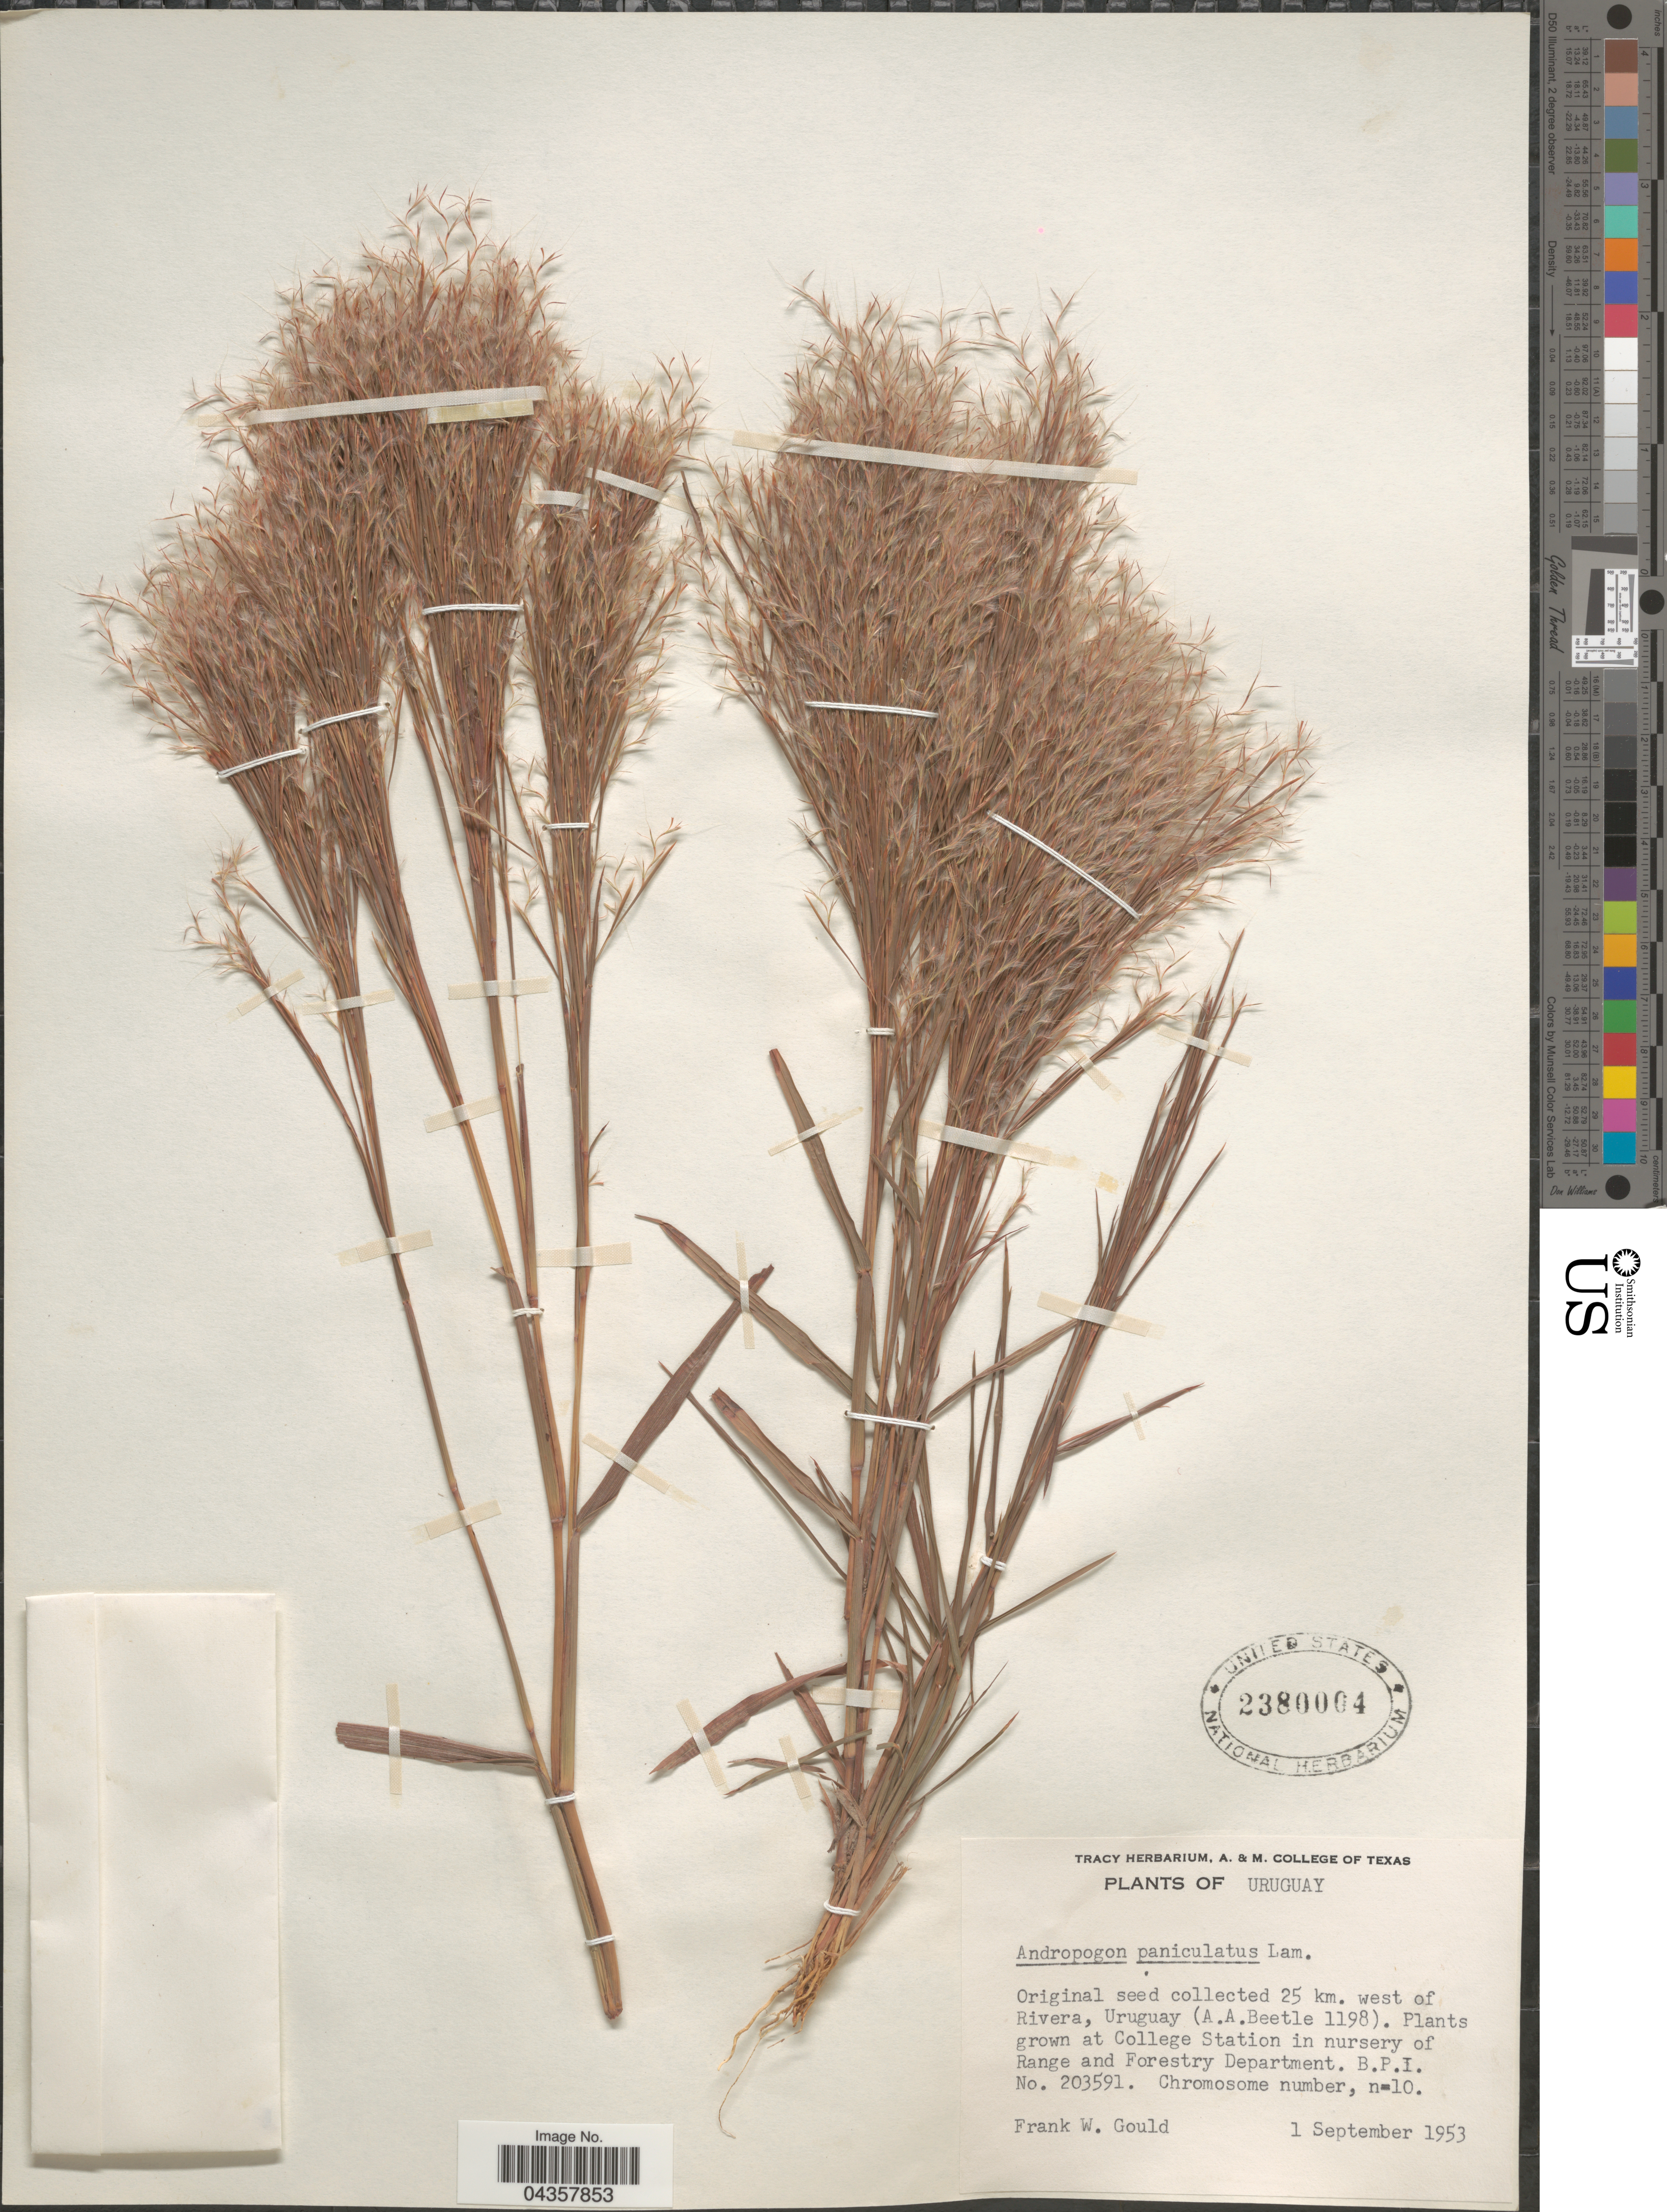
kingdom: Plantae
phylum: Tracheophyta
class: Liliopsida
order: Poales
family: Poaceae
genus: Schizachyrium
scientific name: Schizachyrium microstachyum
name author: (Desv. ex Ham.) Roseng. et al.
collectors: F. W. Gould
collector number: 203591?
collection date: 1953-09-01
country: United States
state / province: Texas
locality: Grown at College Station in nursery of Range and Forestry Department.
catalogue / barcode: US 2380004